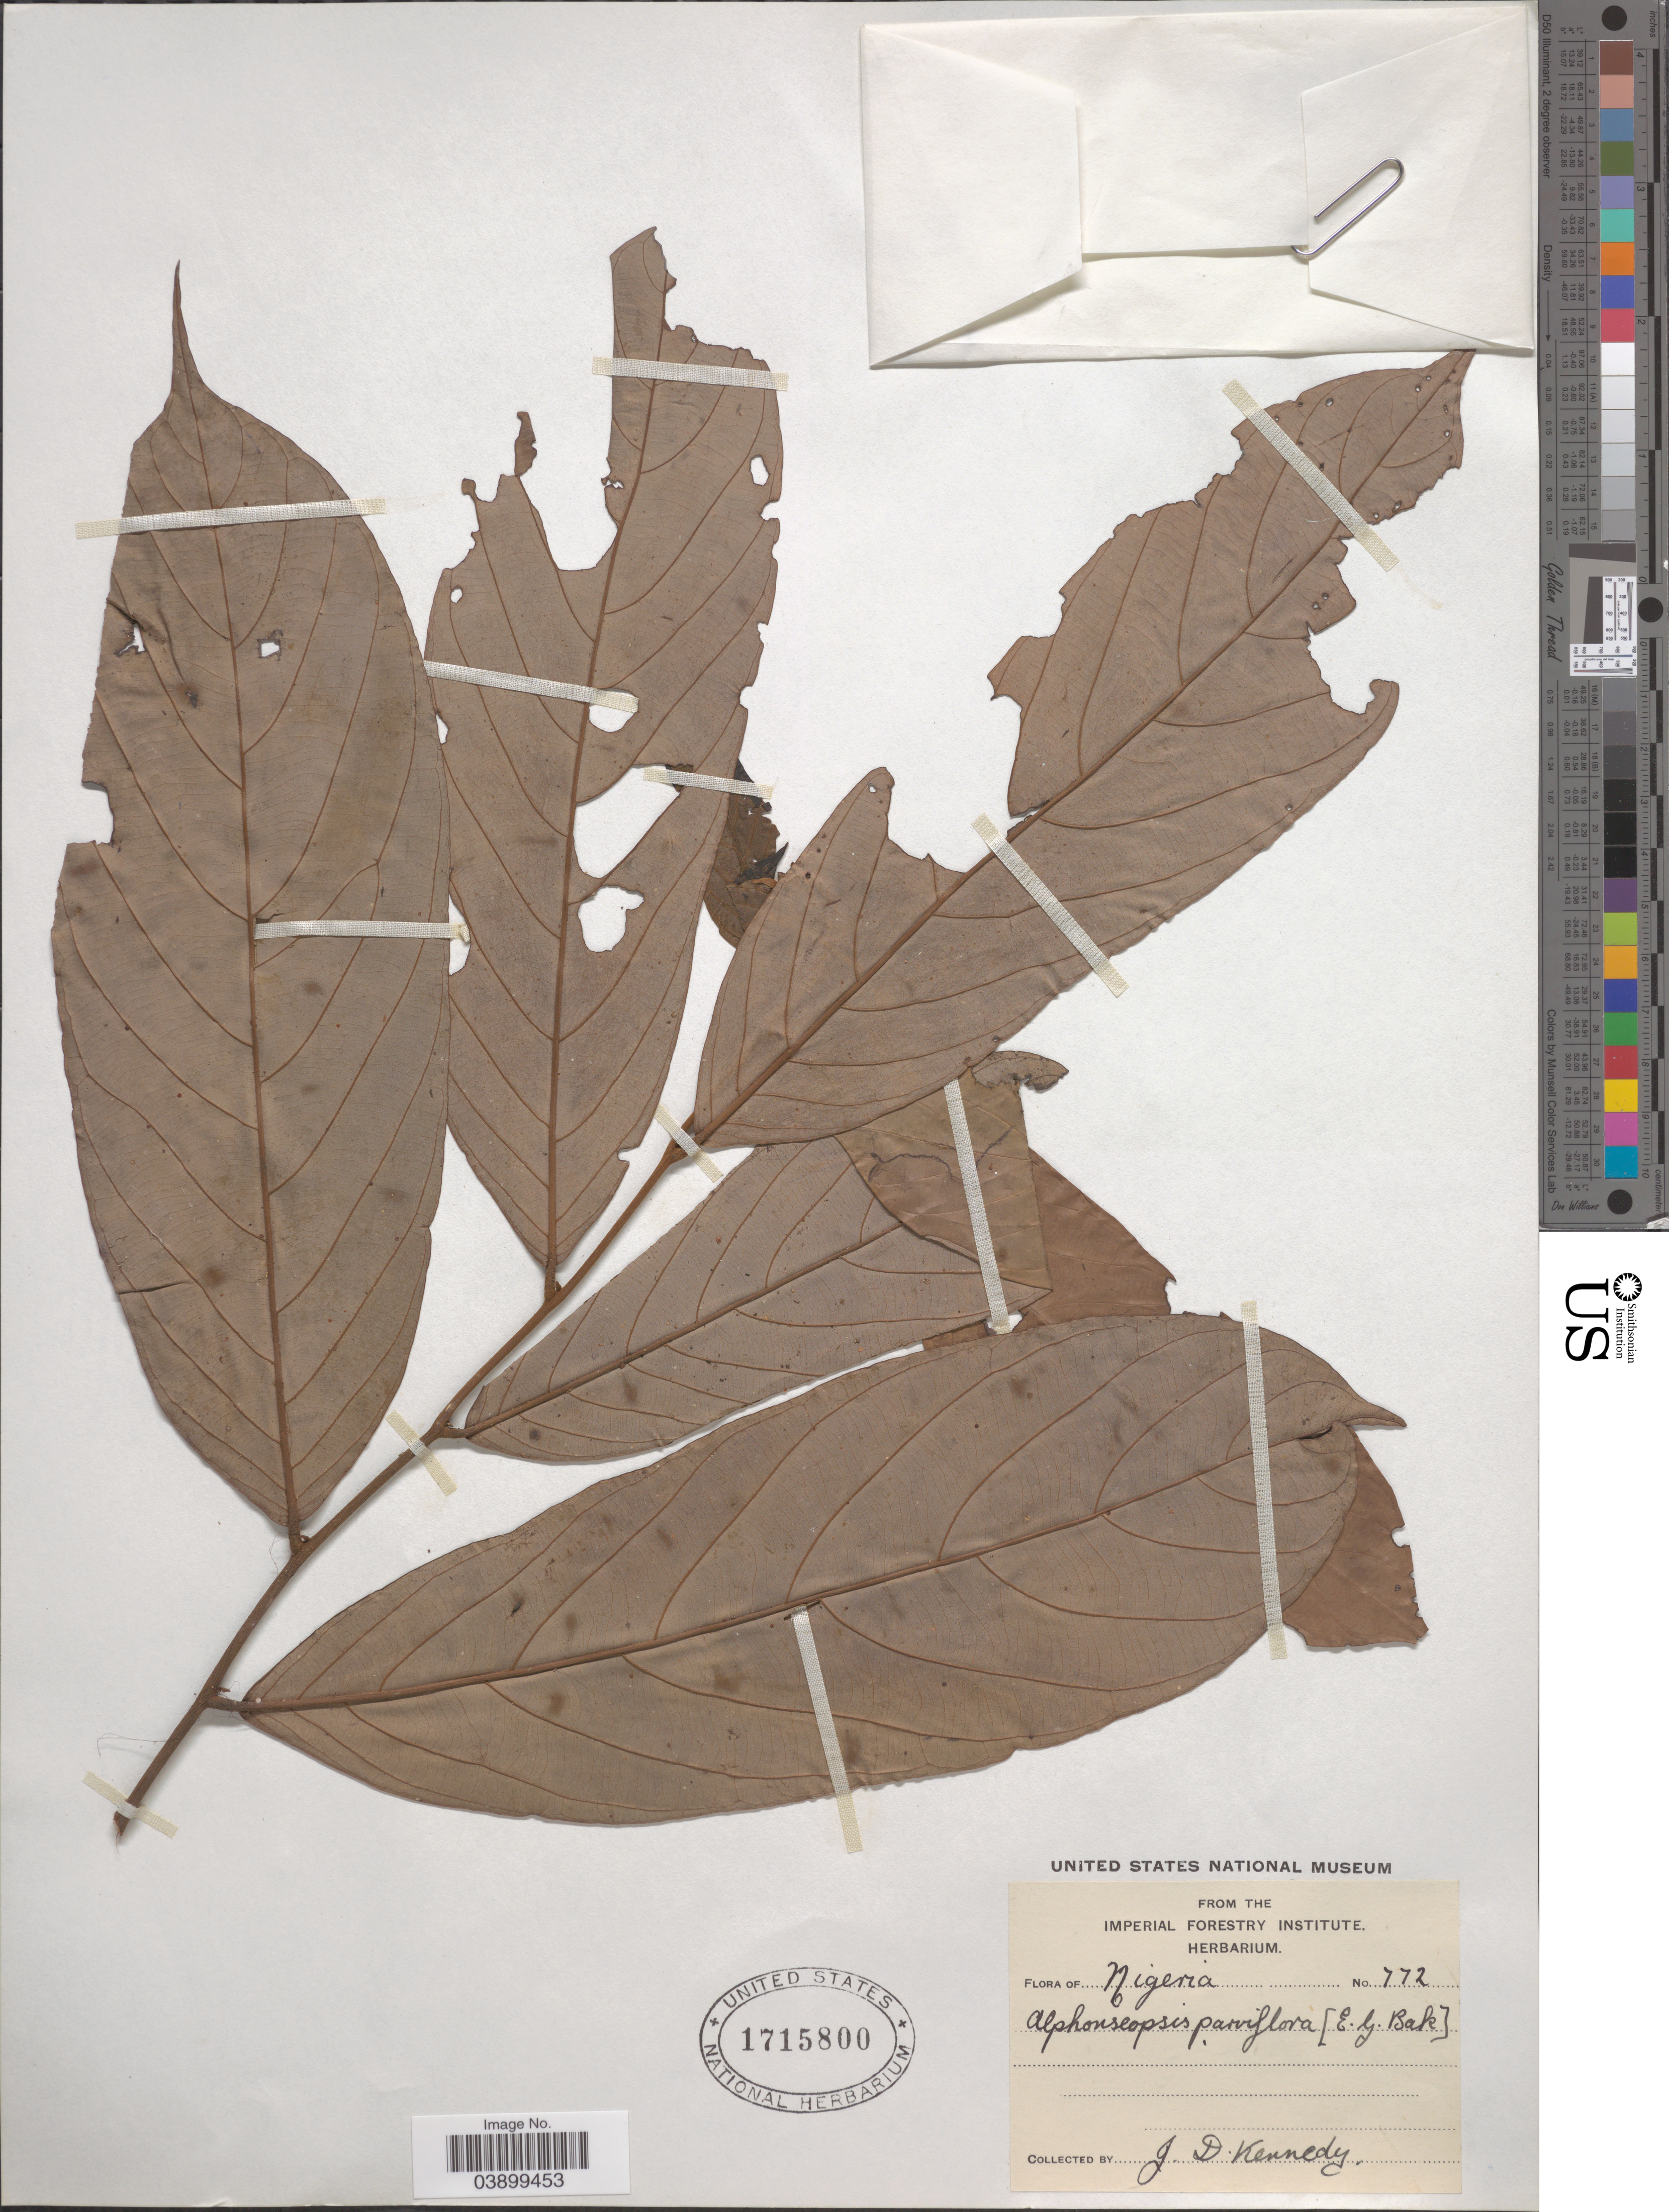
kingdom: Plantae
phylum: Tracheophyta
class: Magnoliopsida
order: Magnoliales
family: Annonaceae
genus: Polyceratocarpus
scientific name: Polyceratocarpus parviflorus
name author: (Baker f.) Ghesq.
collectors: J. D. Kennedy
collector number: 772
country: Nigeria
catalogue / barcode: US 1715800